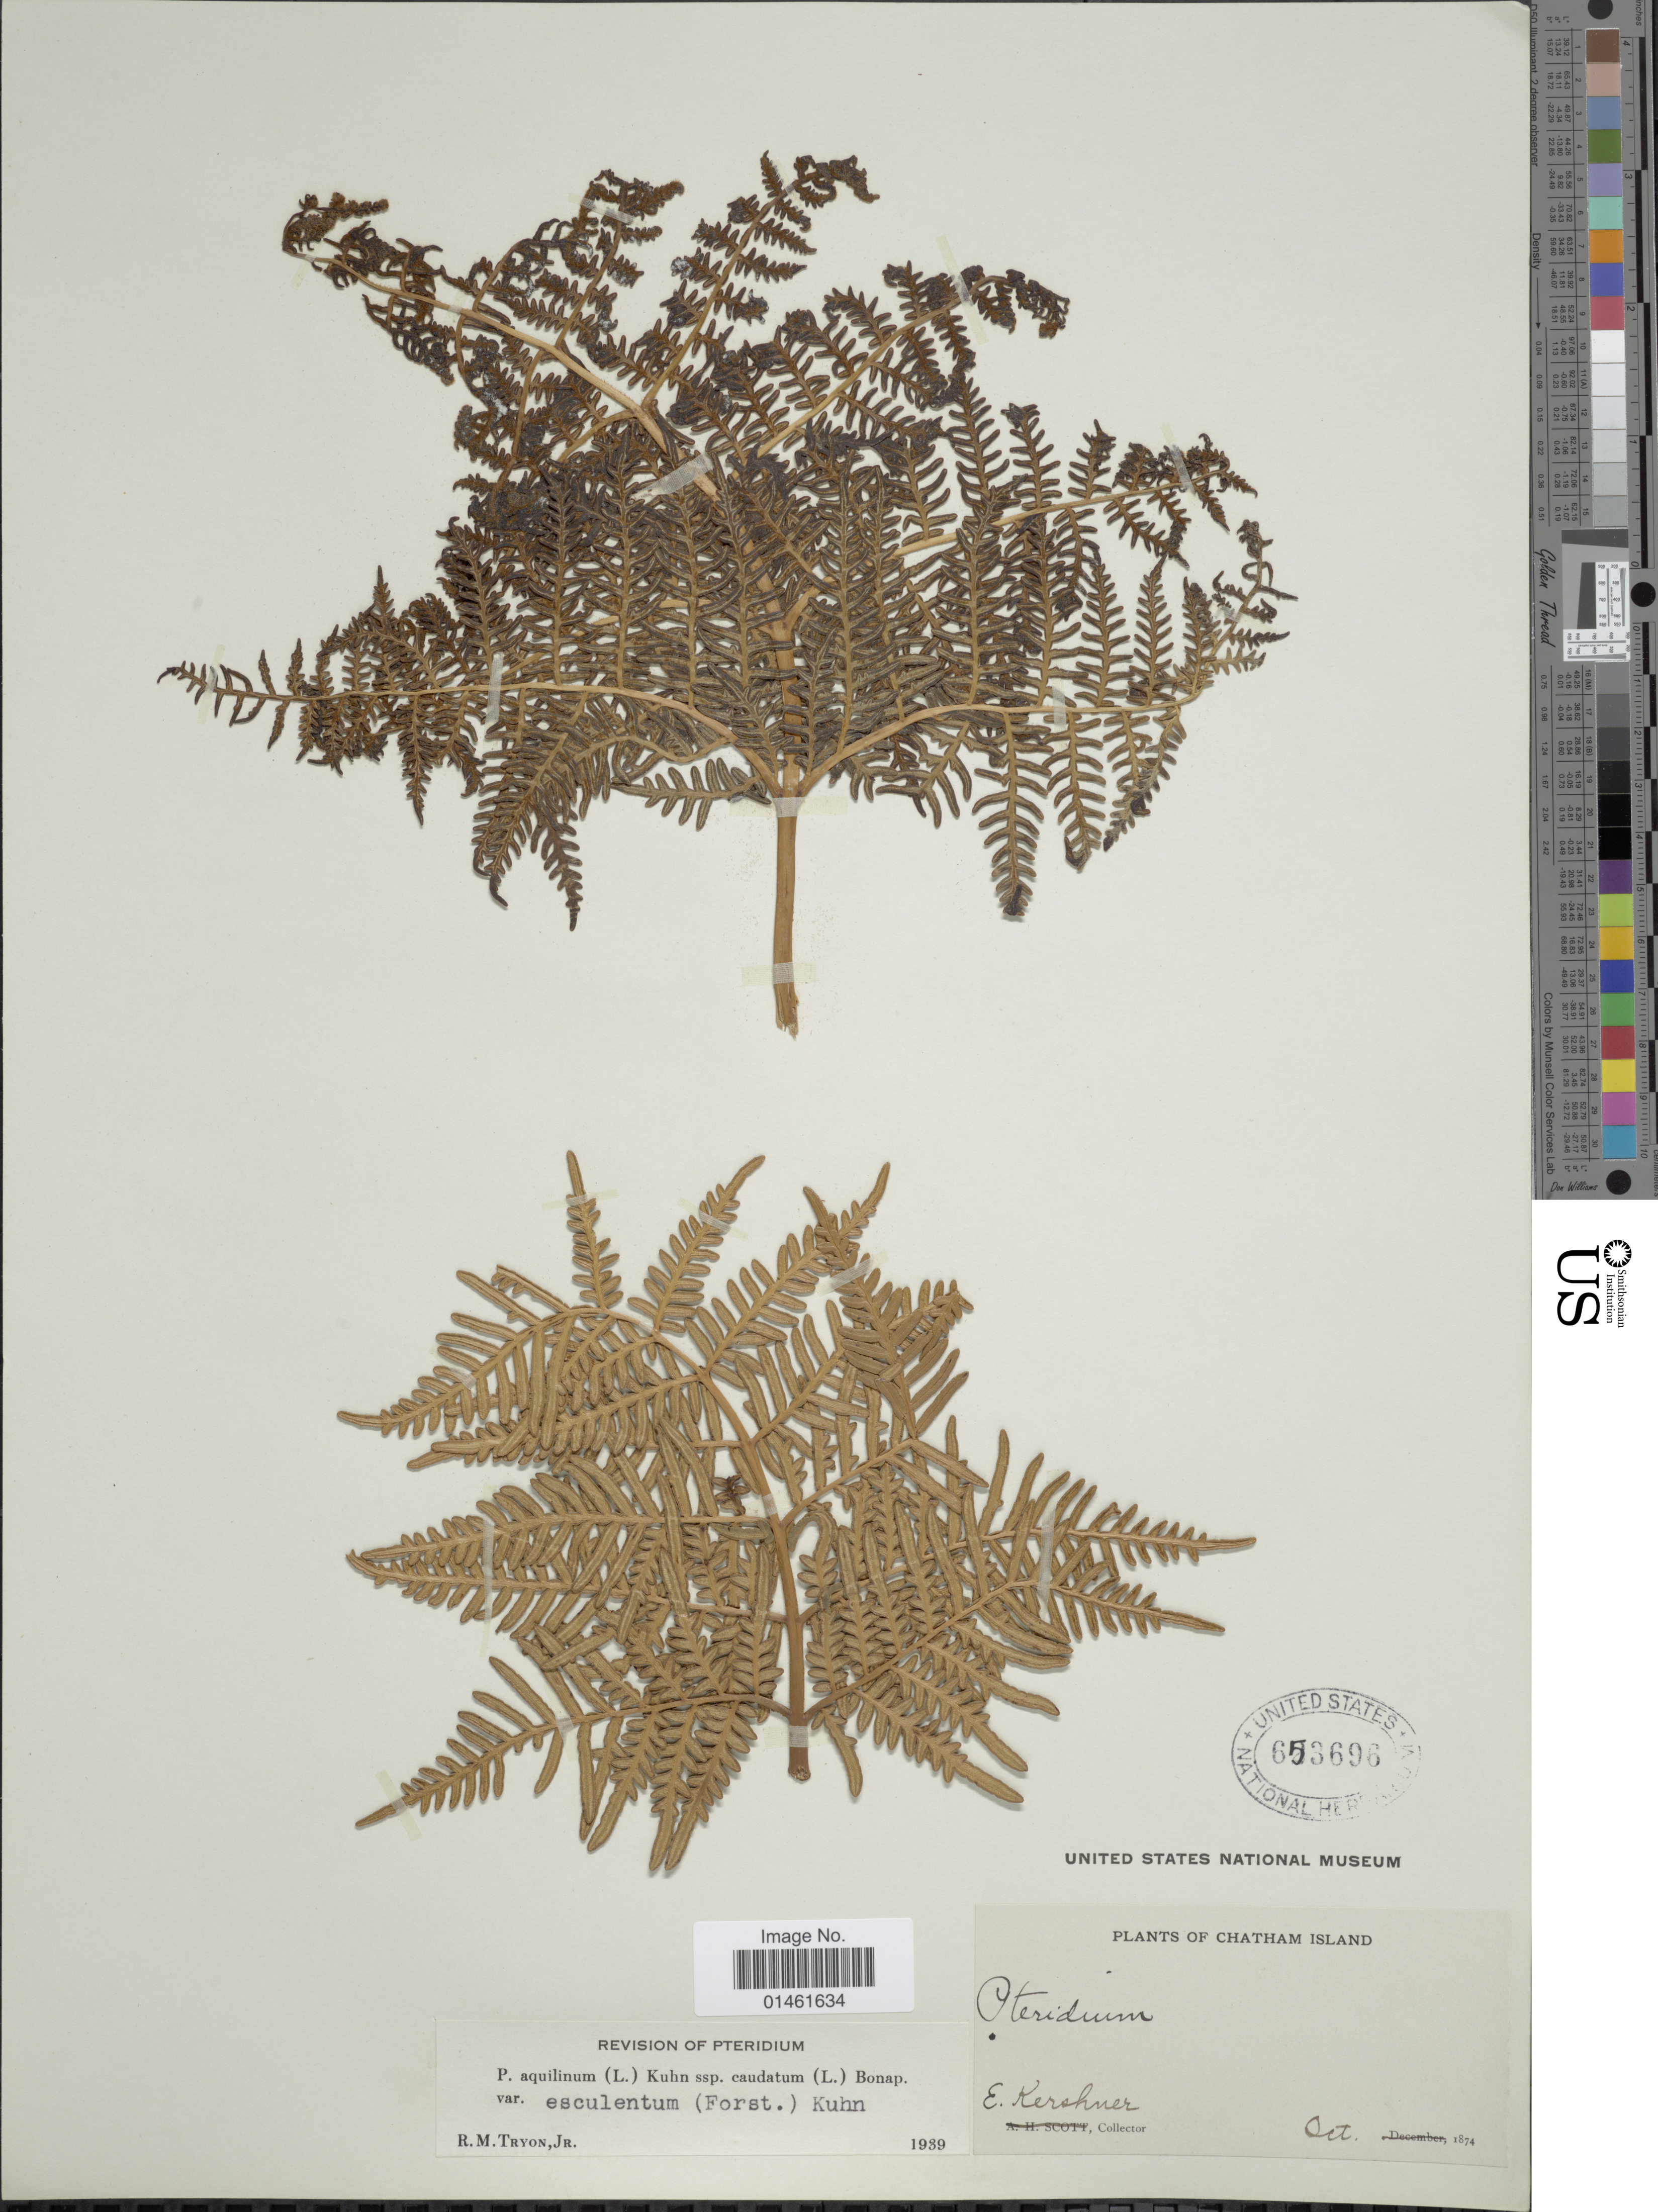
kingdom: Plantae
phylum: Tracheophyta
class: Polypodiopsida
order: Polypodiales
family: Dennstaedtiaceae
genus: Pteridium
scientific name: Pteridium esculentum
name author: (G. Forst.) Cockayne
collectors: E. Kershner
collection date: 1874-10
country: New Zealand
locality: Chatham Island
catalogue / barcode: US 653696